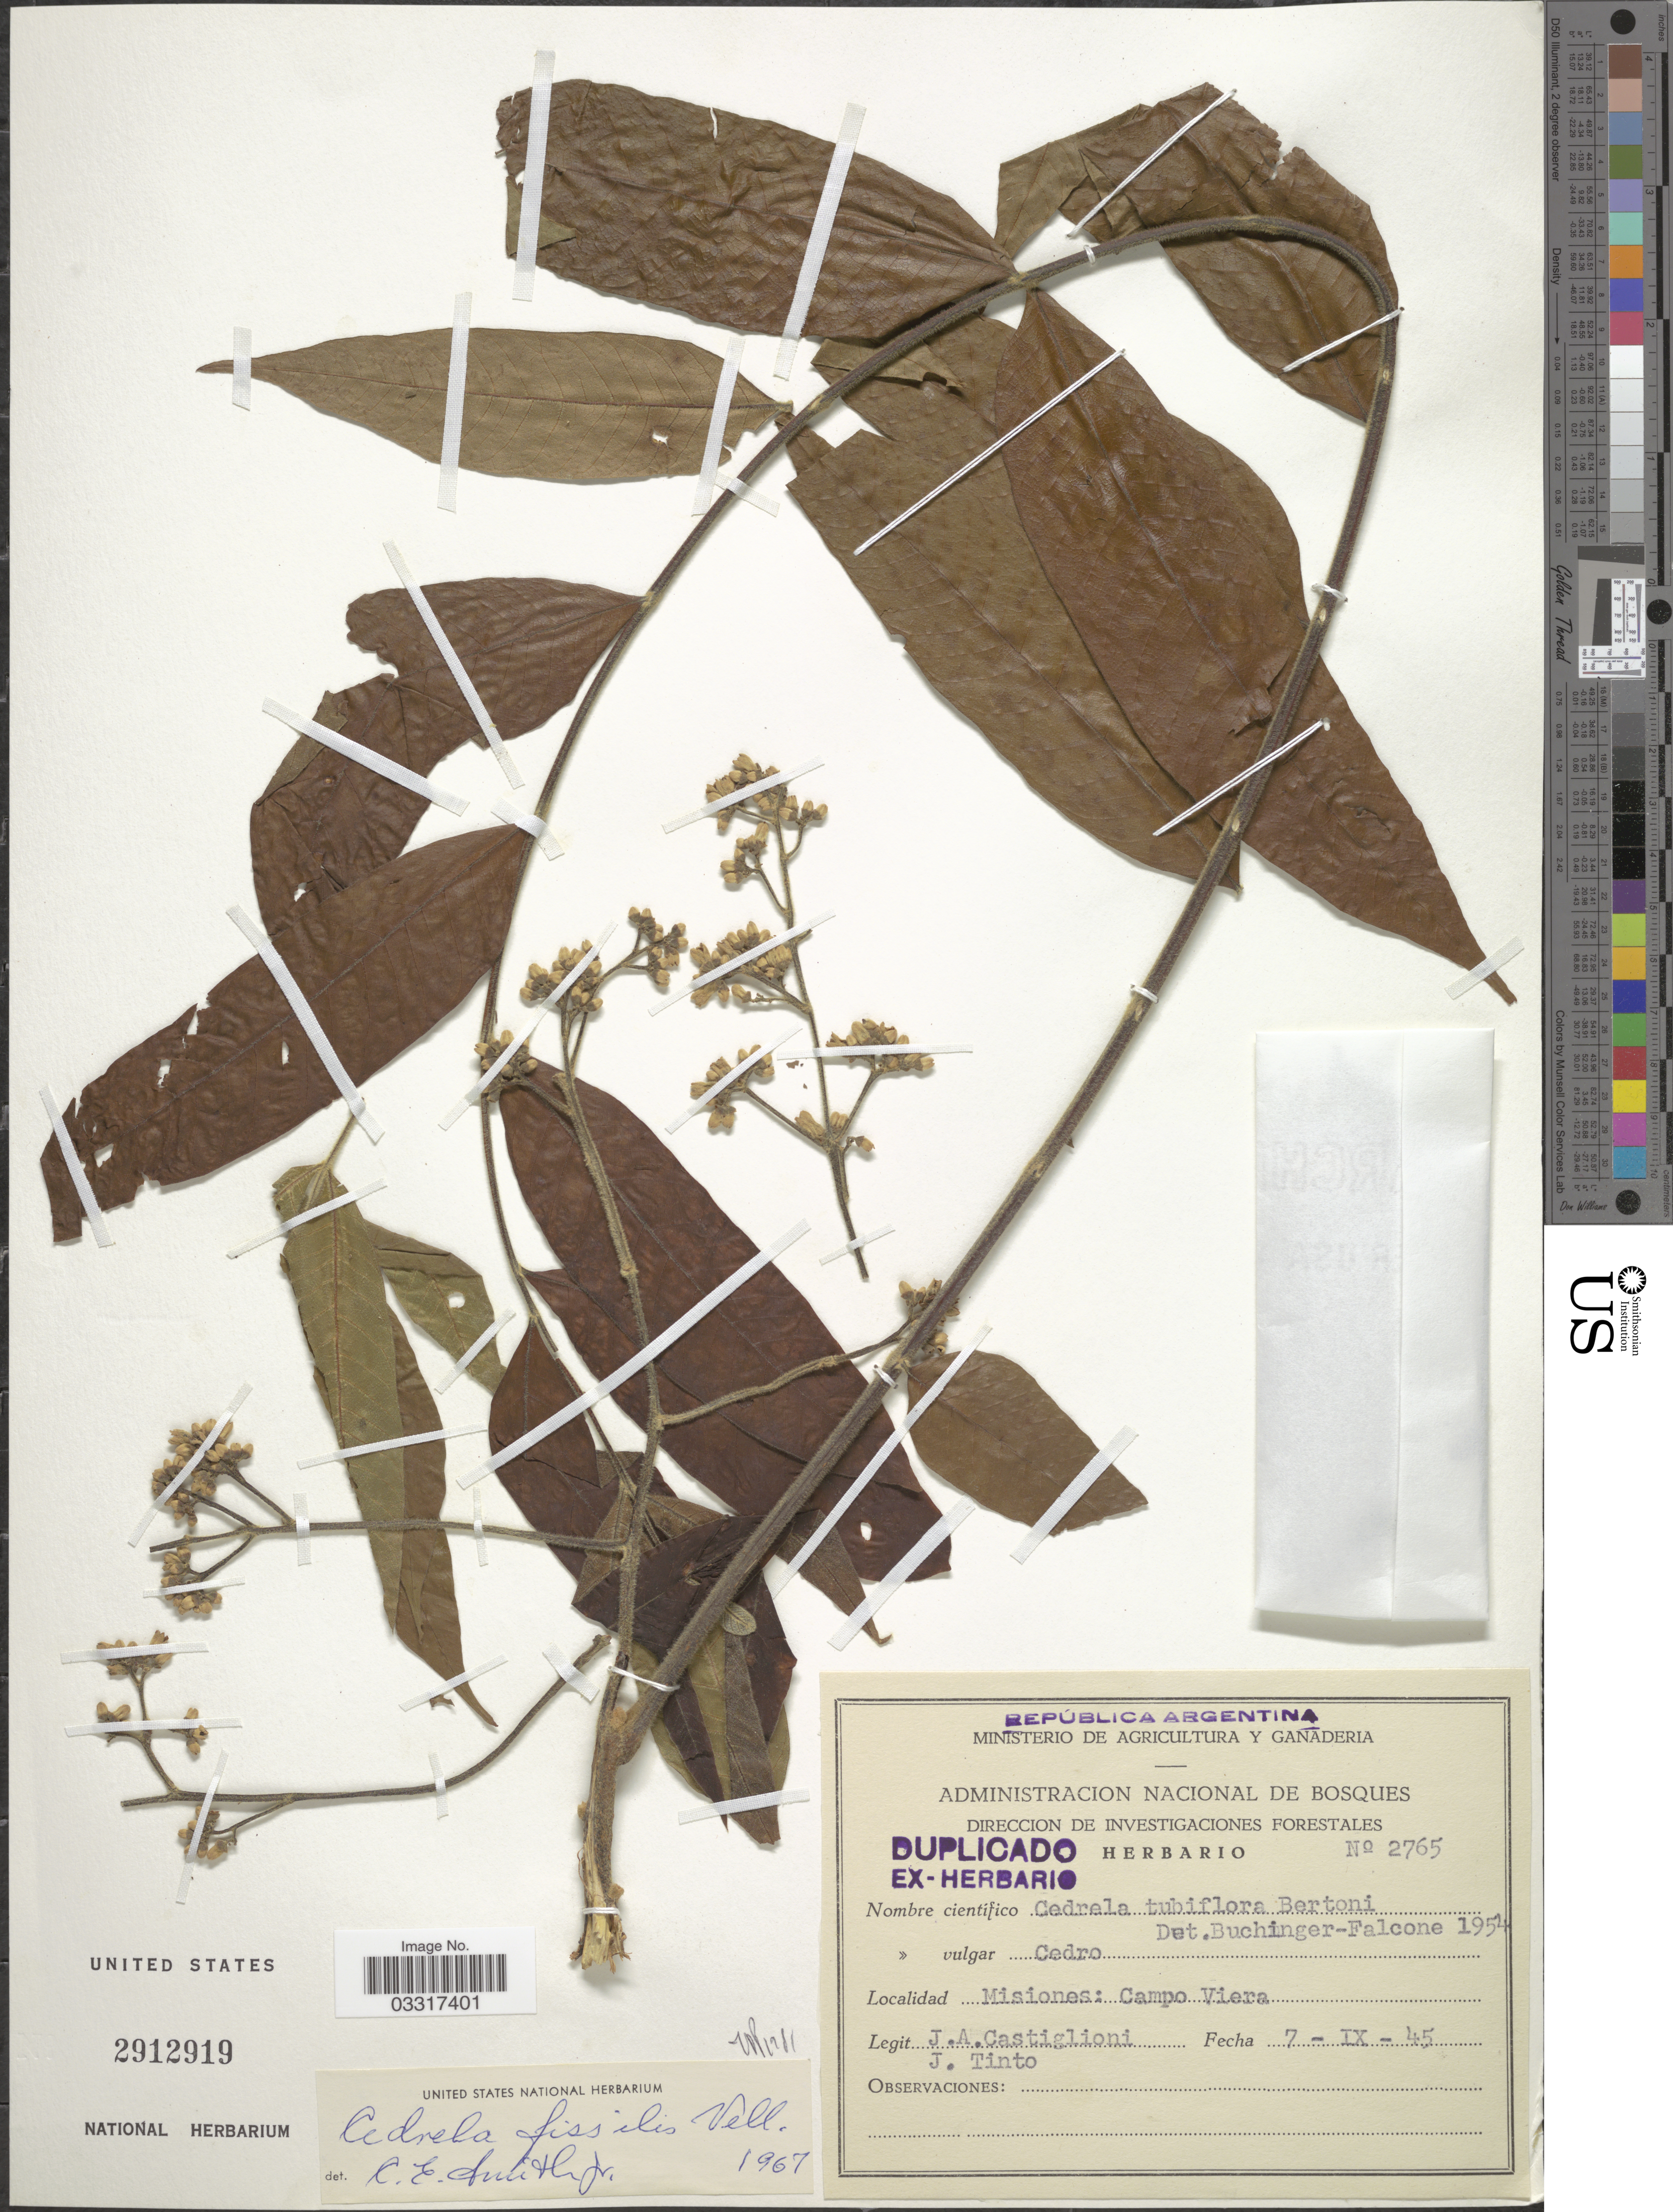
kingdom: Plantae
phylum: Tracheophyta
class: Magnoliopsida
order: Sapindales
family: Meliaceae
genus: Cedrela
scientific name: Cedrela fissilis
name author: Vell.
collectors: J. A. Castiglioni & J. Tinto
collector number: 2765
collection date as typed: Transcribed d/m/y: 7/9/45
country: Argentina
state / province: Misiones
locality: Campo Viera.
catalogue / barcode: US 2912919